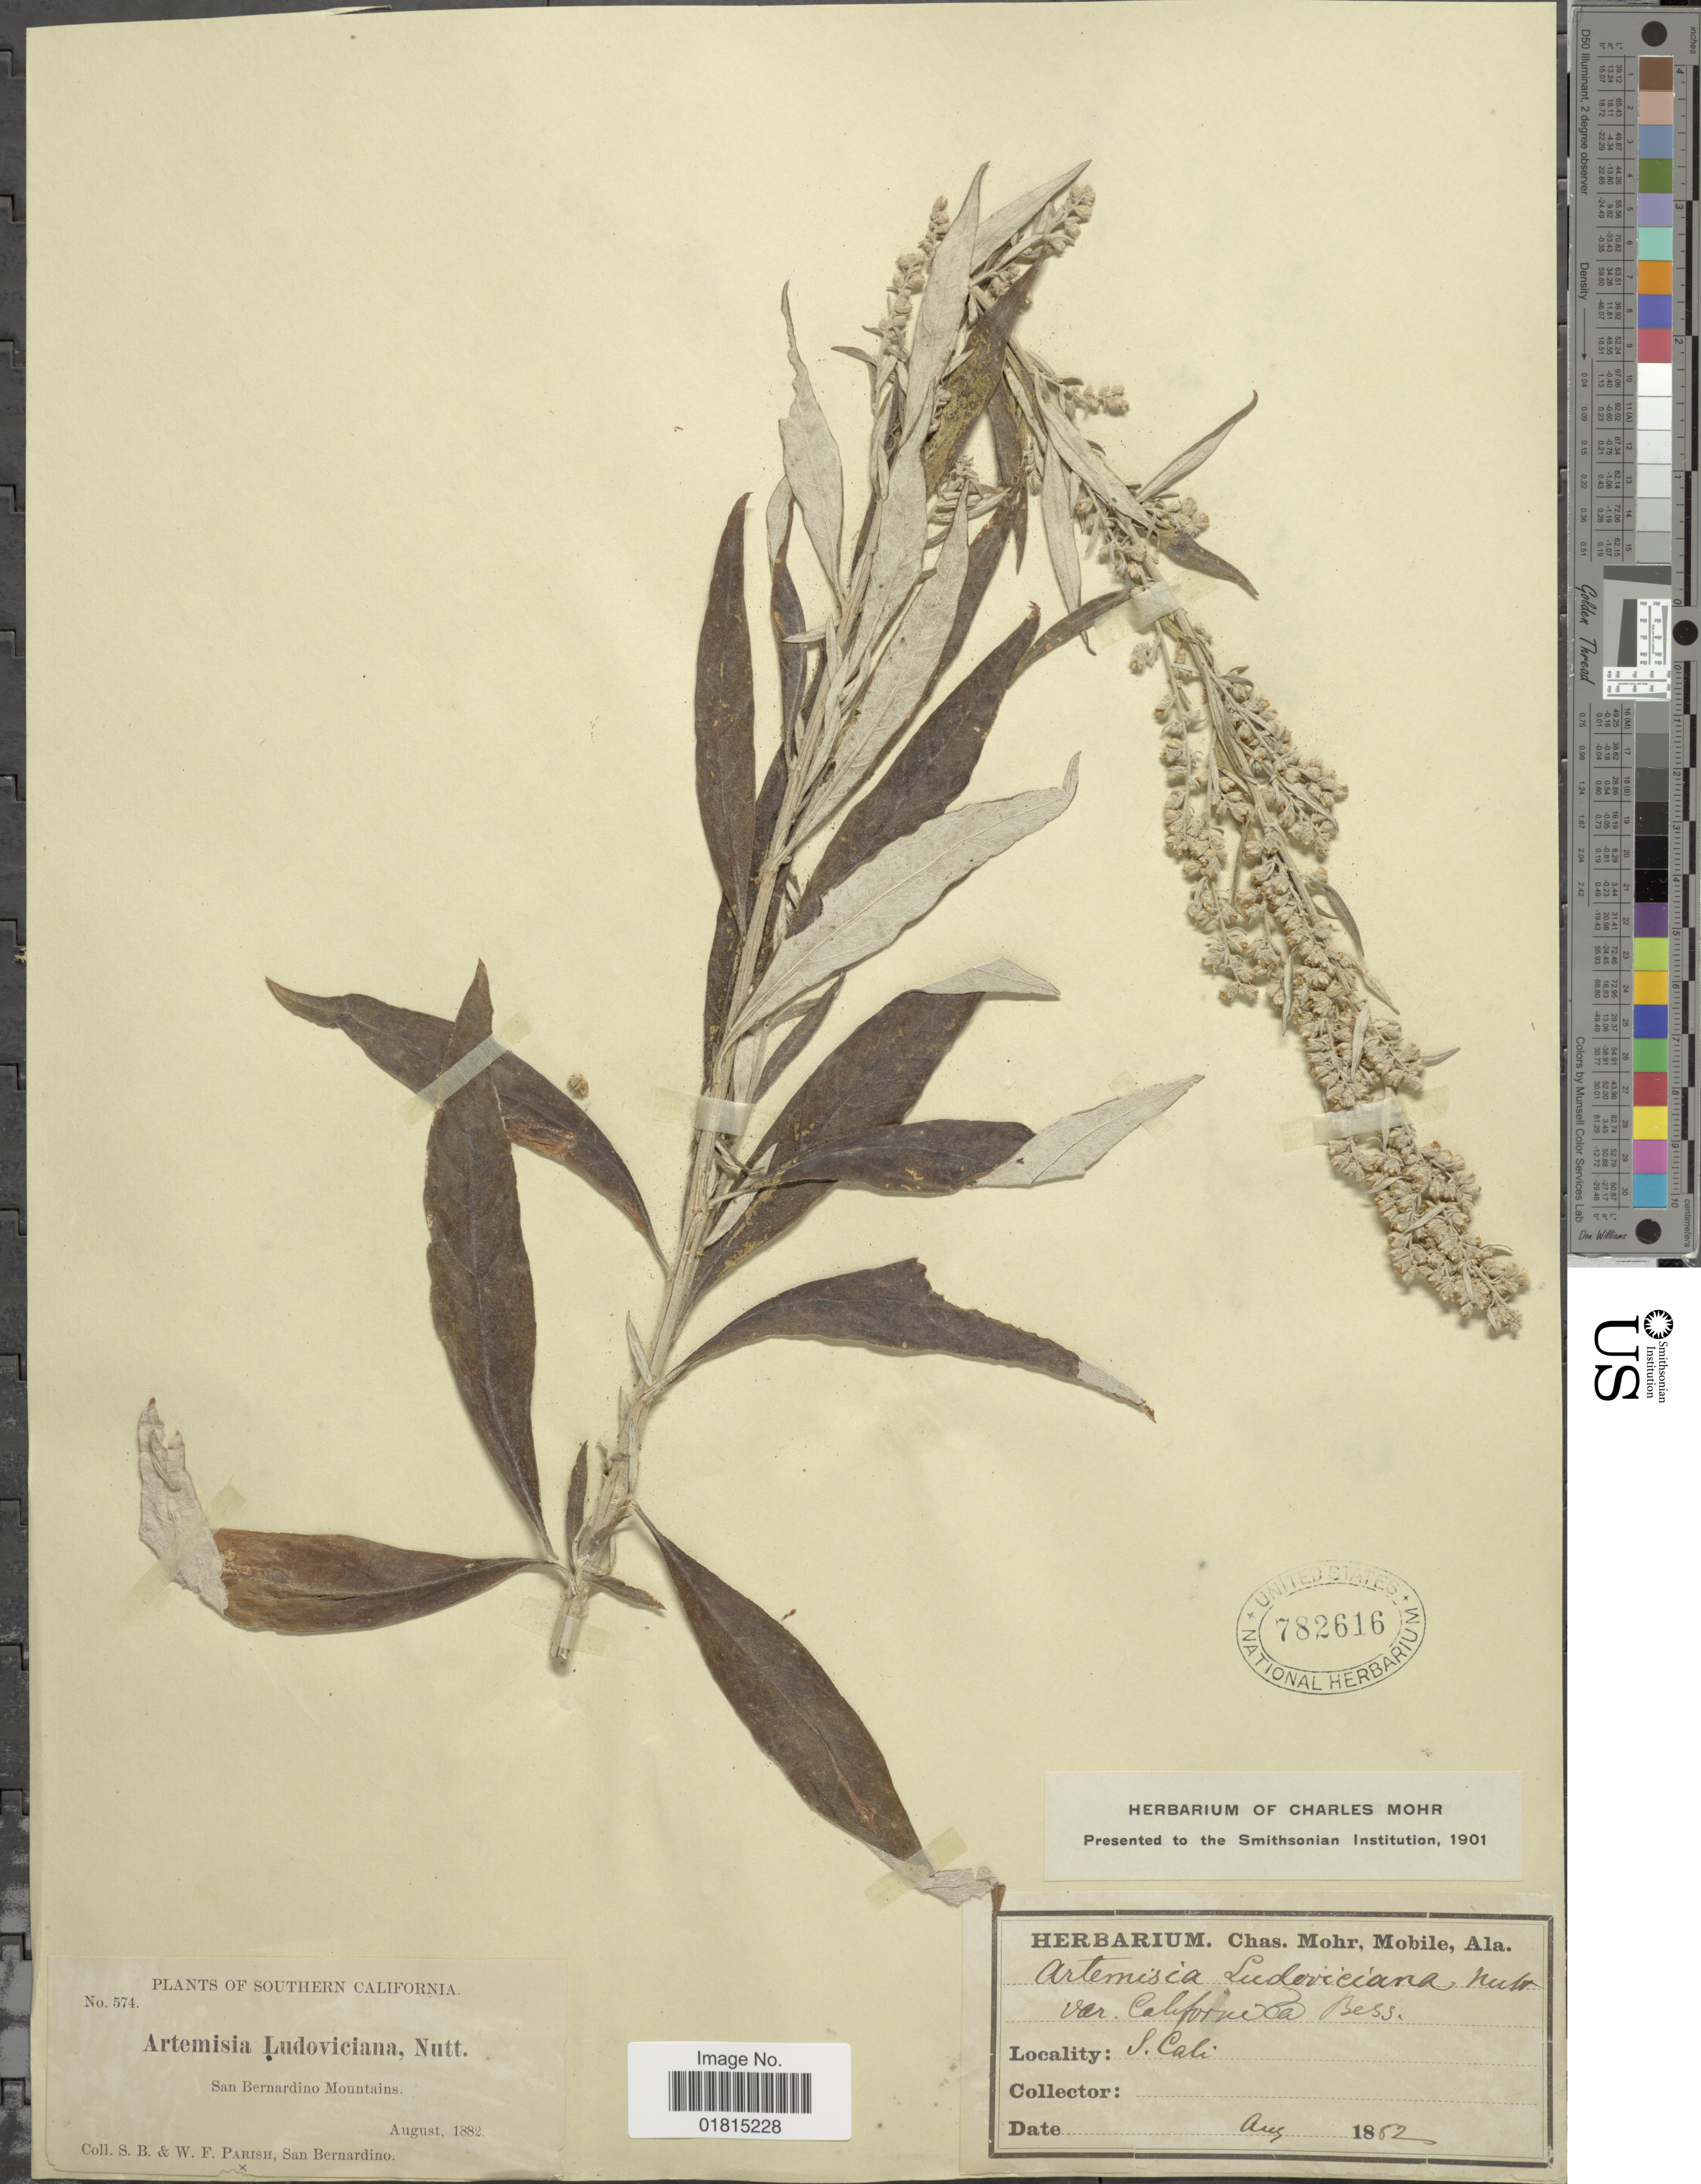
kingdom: Plantae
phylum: Tracheophyta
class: Magnoliopsida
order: Asterales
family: Asteraceae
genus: Artemisia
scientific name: Artemisia douglasiana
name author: Besser ex Hook.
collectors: S. B. Parish & W. F. Parish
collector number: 574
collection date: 1882-08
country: United States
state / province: California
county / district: San Bernardino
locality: Southern California. San Bernardino Mountains.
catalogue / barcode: US 782616